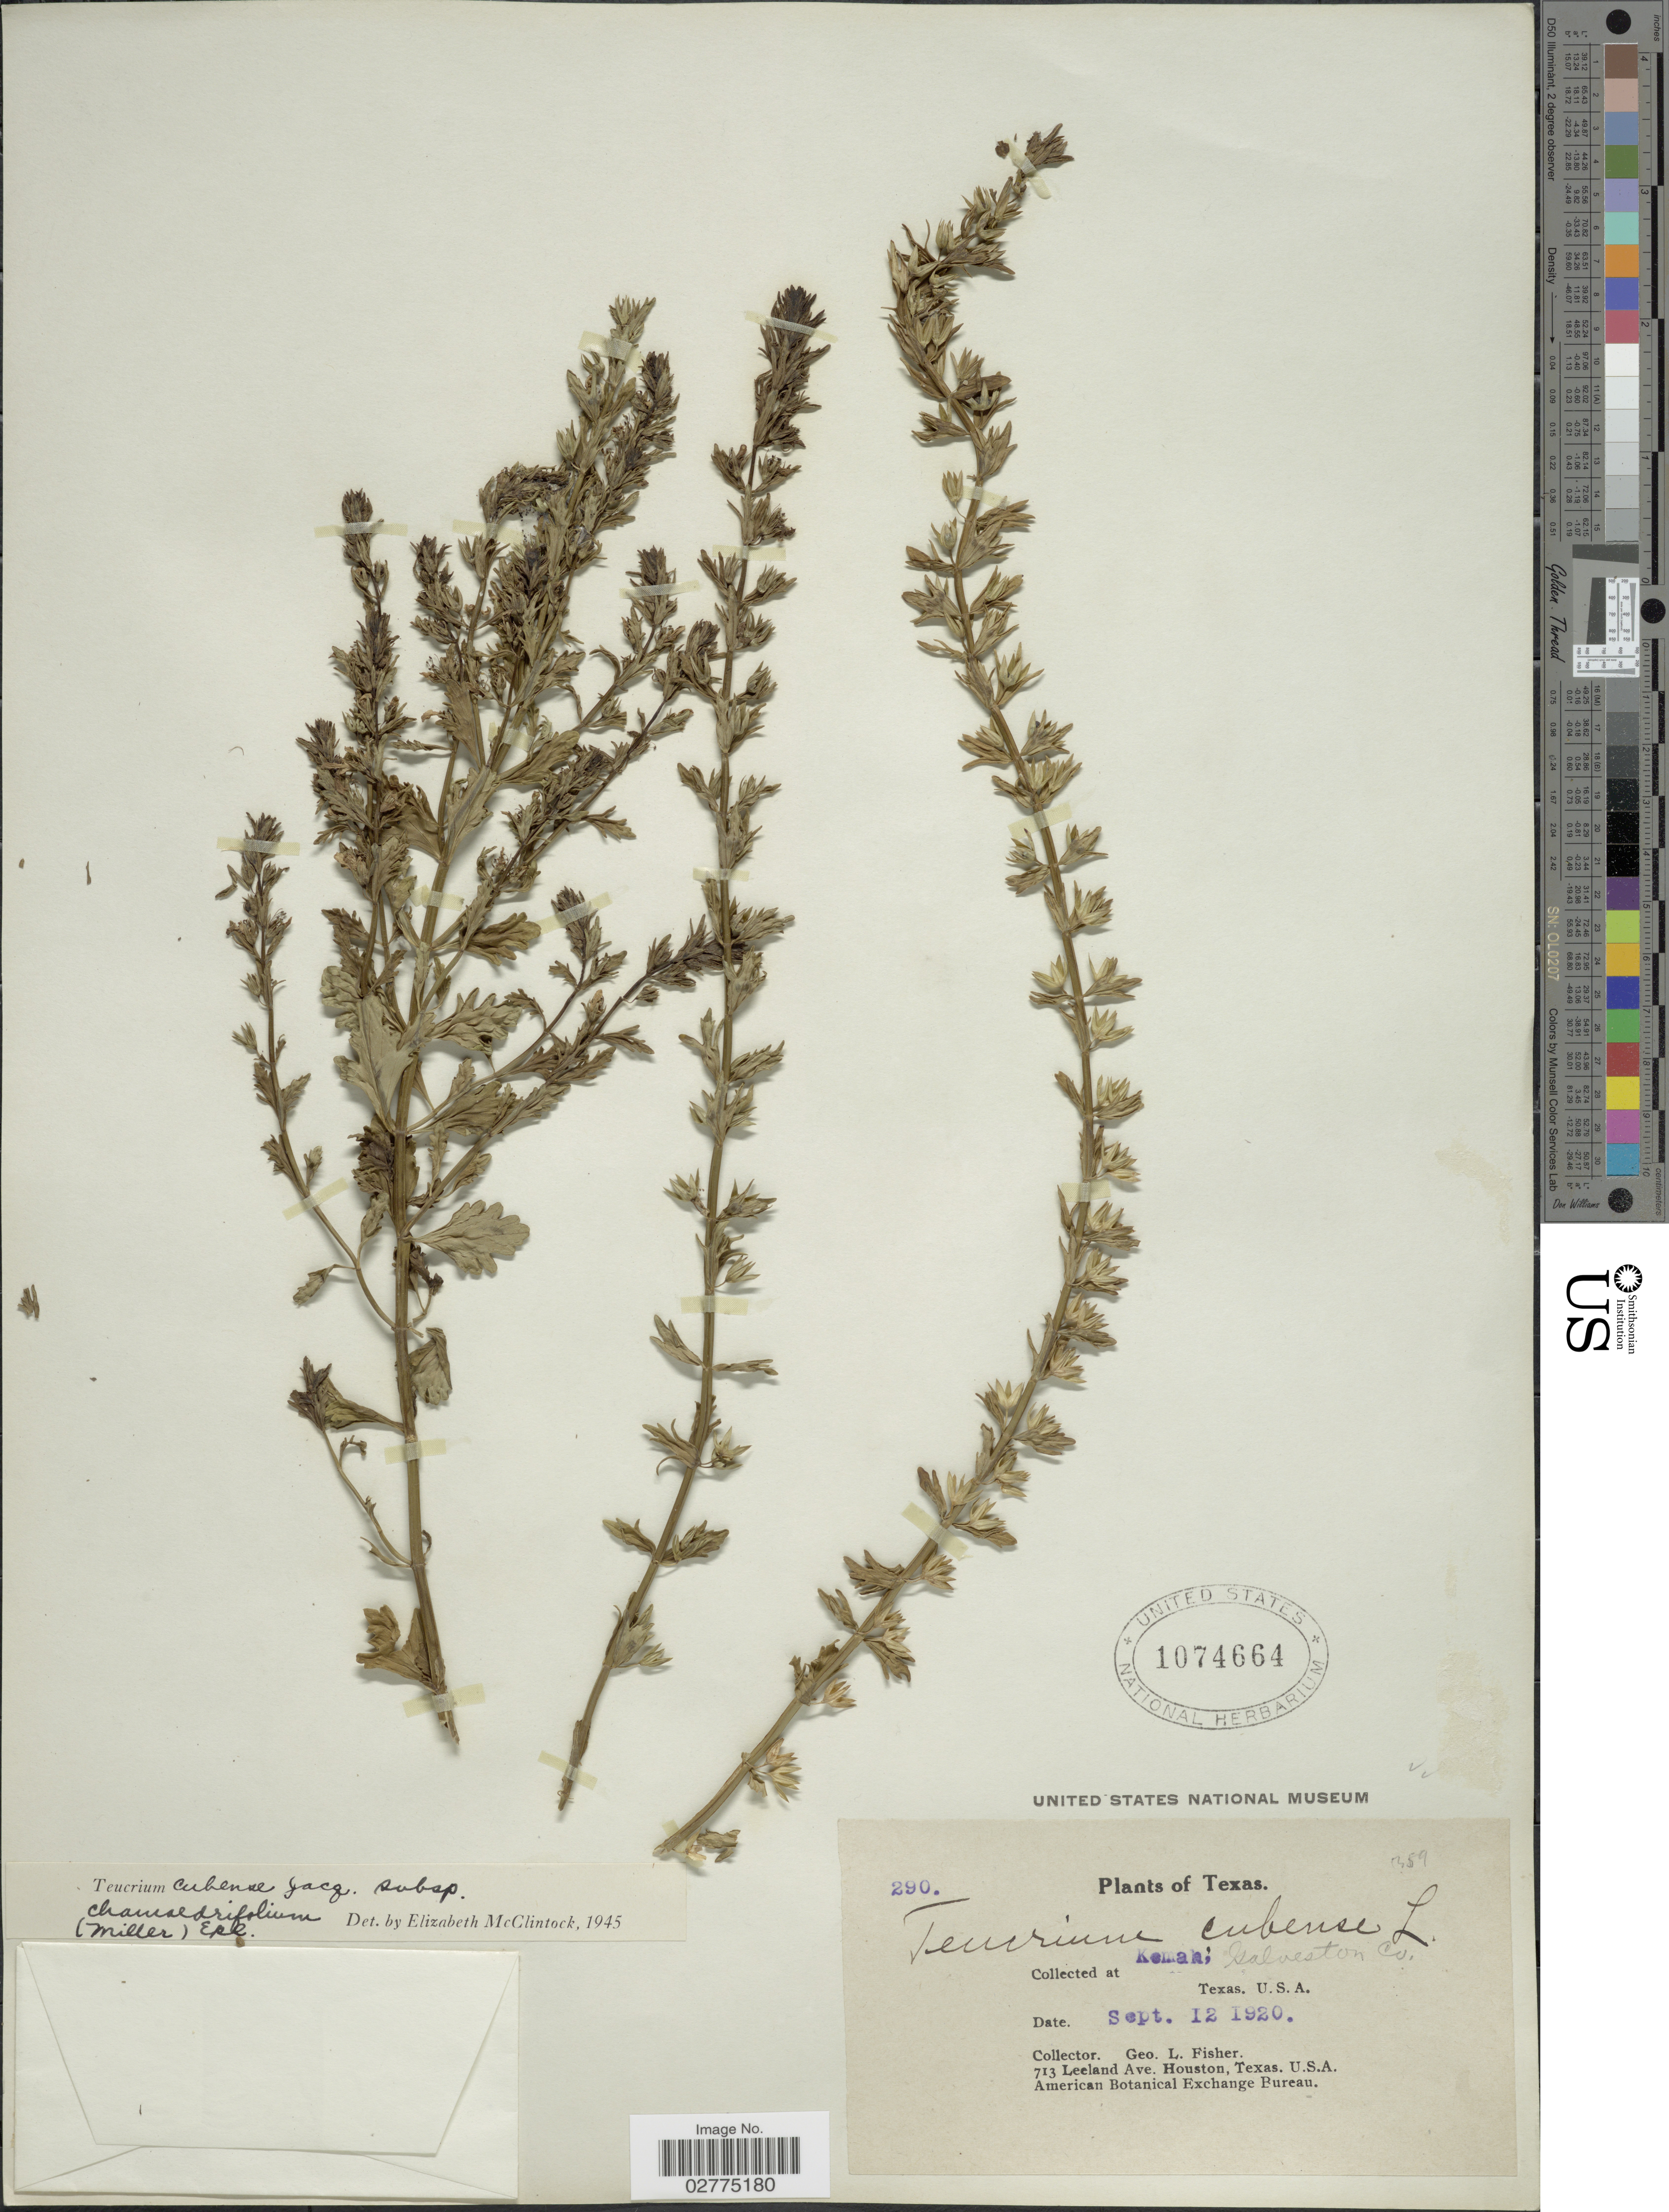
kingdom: Plantae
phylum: Tracheophyta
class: Magnoliopsida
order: Lamiales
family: Lamiaceae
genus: Teucrium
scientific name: Teucrium cubense subsp. chamaedrifolium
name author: Jacq.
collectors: G. L. Fisher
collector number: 290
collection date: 1920-09-12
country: United States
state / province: Texas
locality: Keman; Galveston Co., Texas, U.S.A.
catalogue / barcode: US 1074664